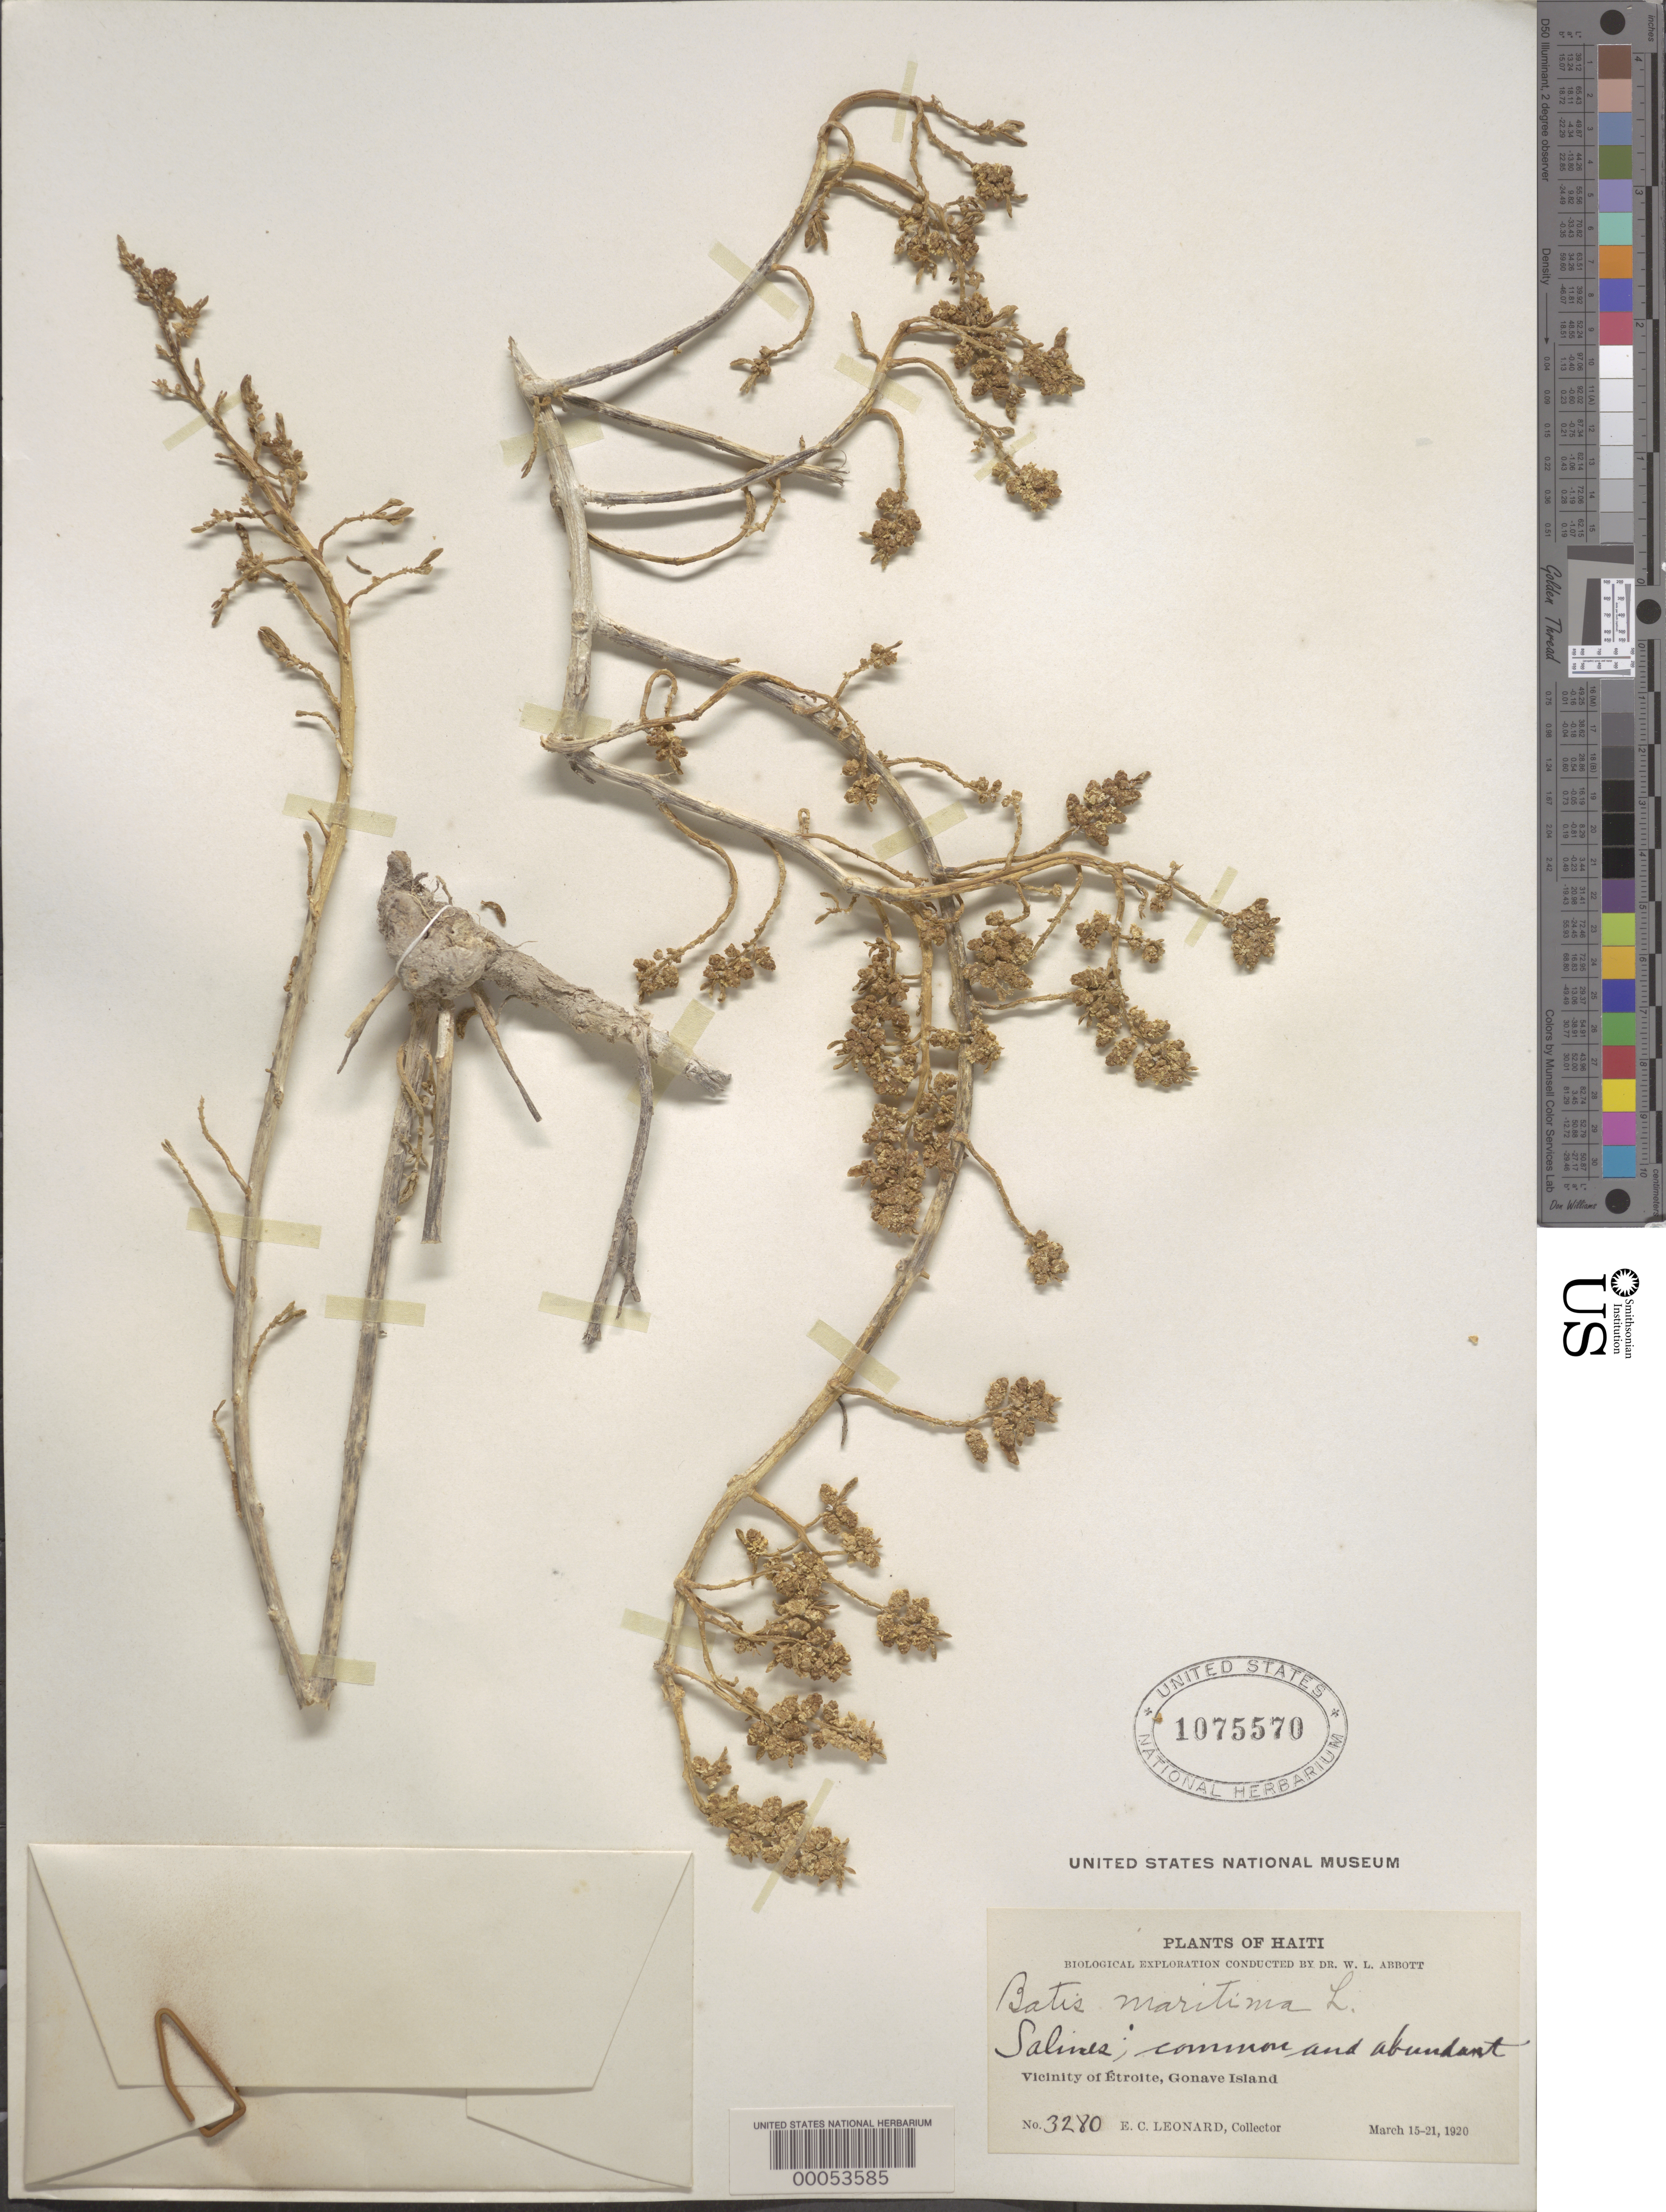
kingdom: Plantae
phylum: Tracheophyta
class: Magnoliopsida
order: Brassicales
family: Bataceae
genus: Batis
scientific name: Batis maritima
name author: L.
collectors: E. C. Leonard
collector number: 3280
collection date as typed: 15 Mar 1920 to 21 Mar 1920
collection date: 1920-03-15/1920-03-21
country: Haiti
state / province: Ouest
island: Gonave Island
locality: Vicinity of etroite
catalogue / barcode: US 1075570